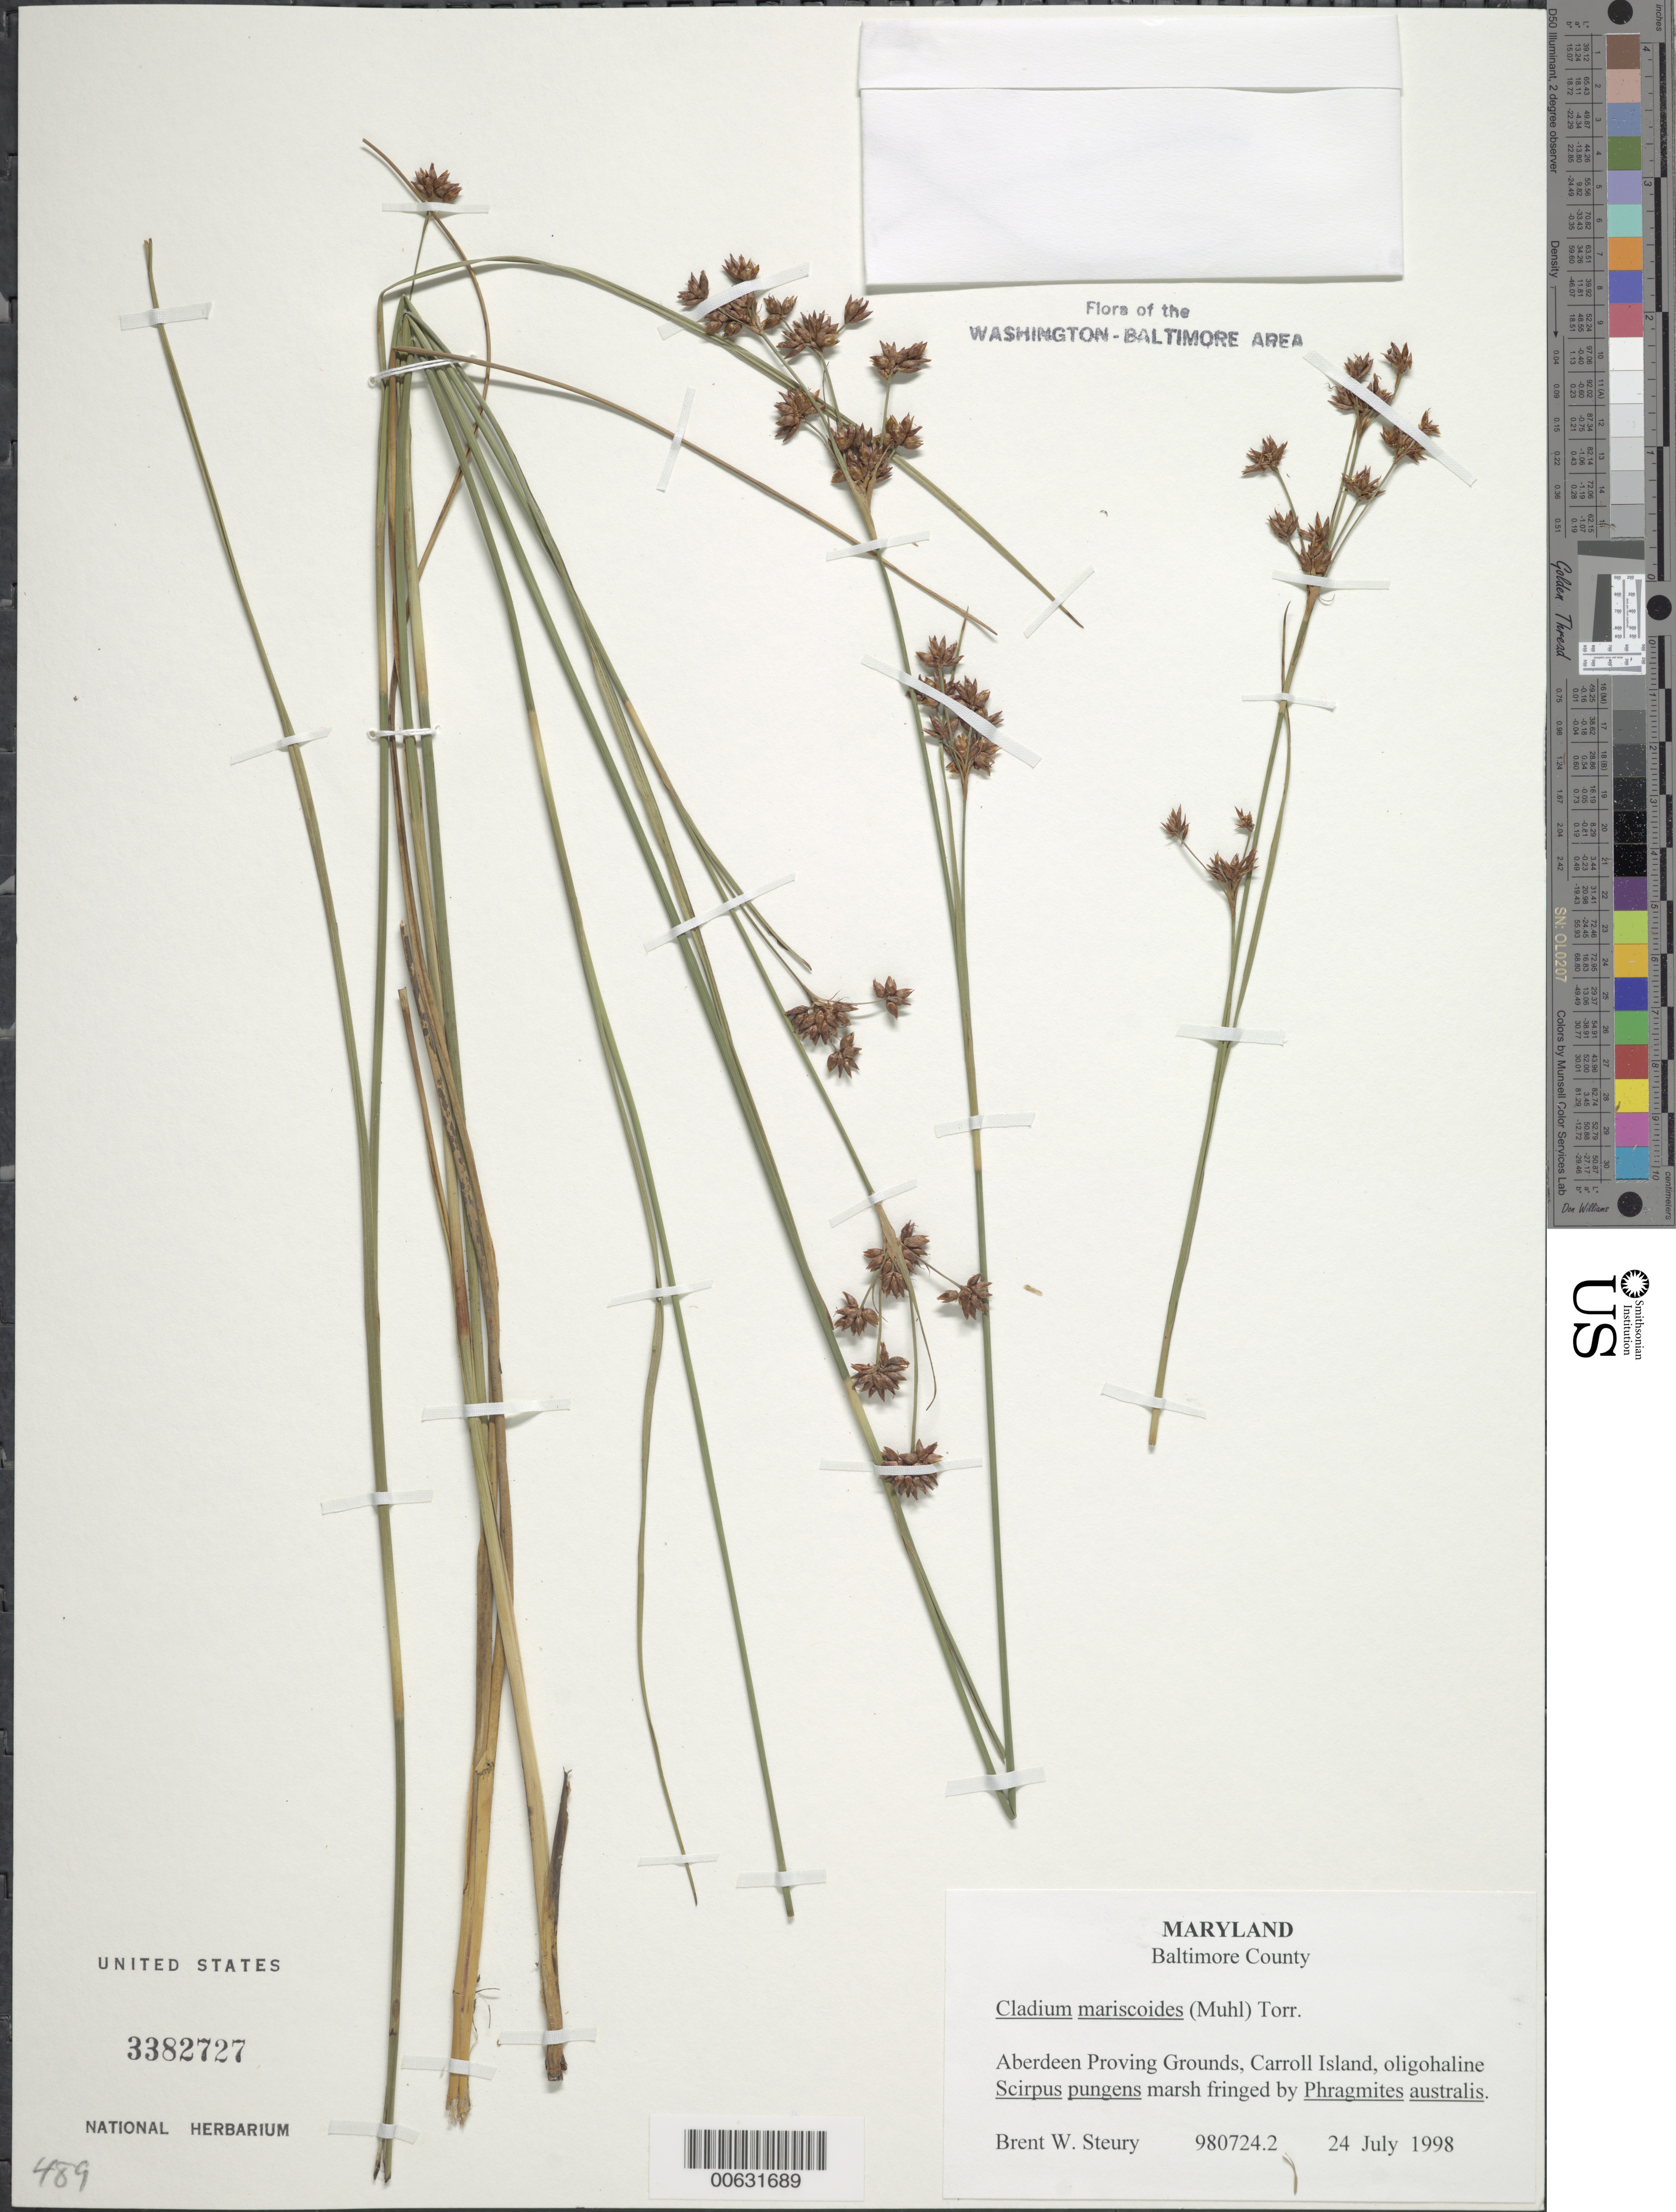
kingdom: Plantae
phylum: Tracheophyta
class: Liliopsida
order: Poales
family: Cyperaceae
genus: Cladium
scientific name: Cladium mariscoides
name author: (Muhl.) Torr.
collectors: B. Steury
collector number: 980724.2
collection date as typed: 24 Jul 1998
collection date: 1998-07-24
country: United States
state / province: Maryland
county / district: Baltimore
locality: Aberdeen Proving Grounds, Carroll Island, between White Oak Point and Weir Point.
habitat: Oligohaline Scirpus pungens marsh fringed by Phragmites australis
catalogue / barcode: US 3382727